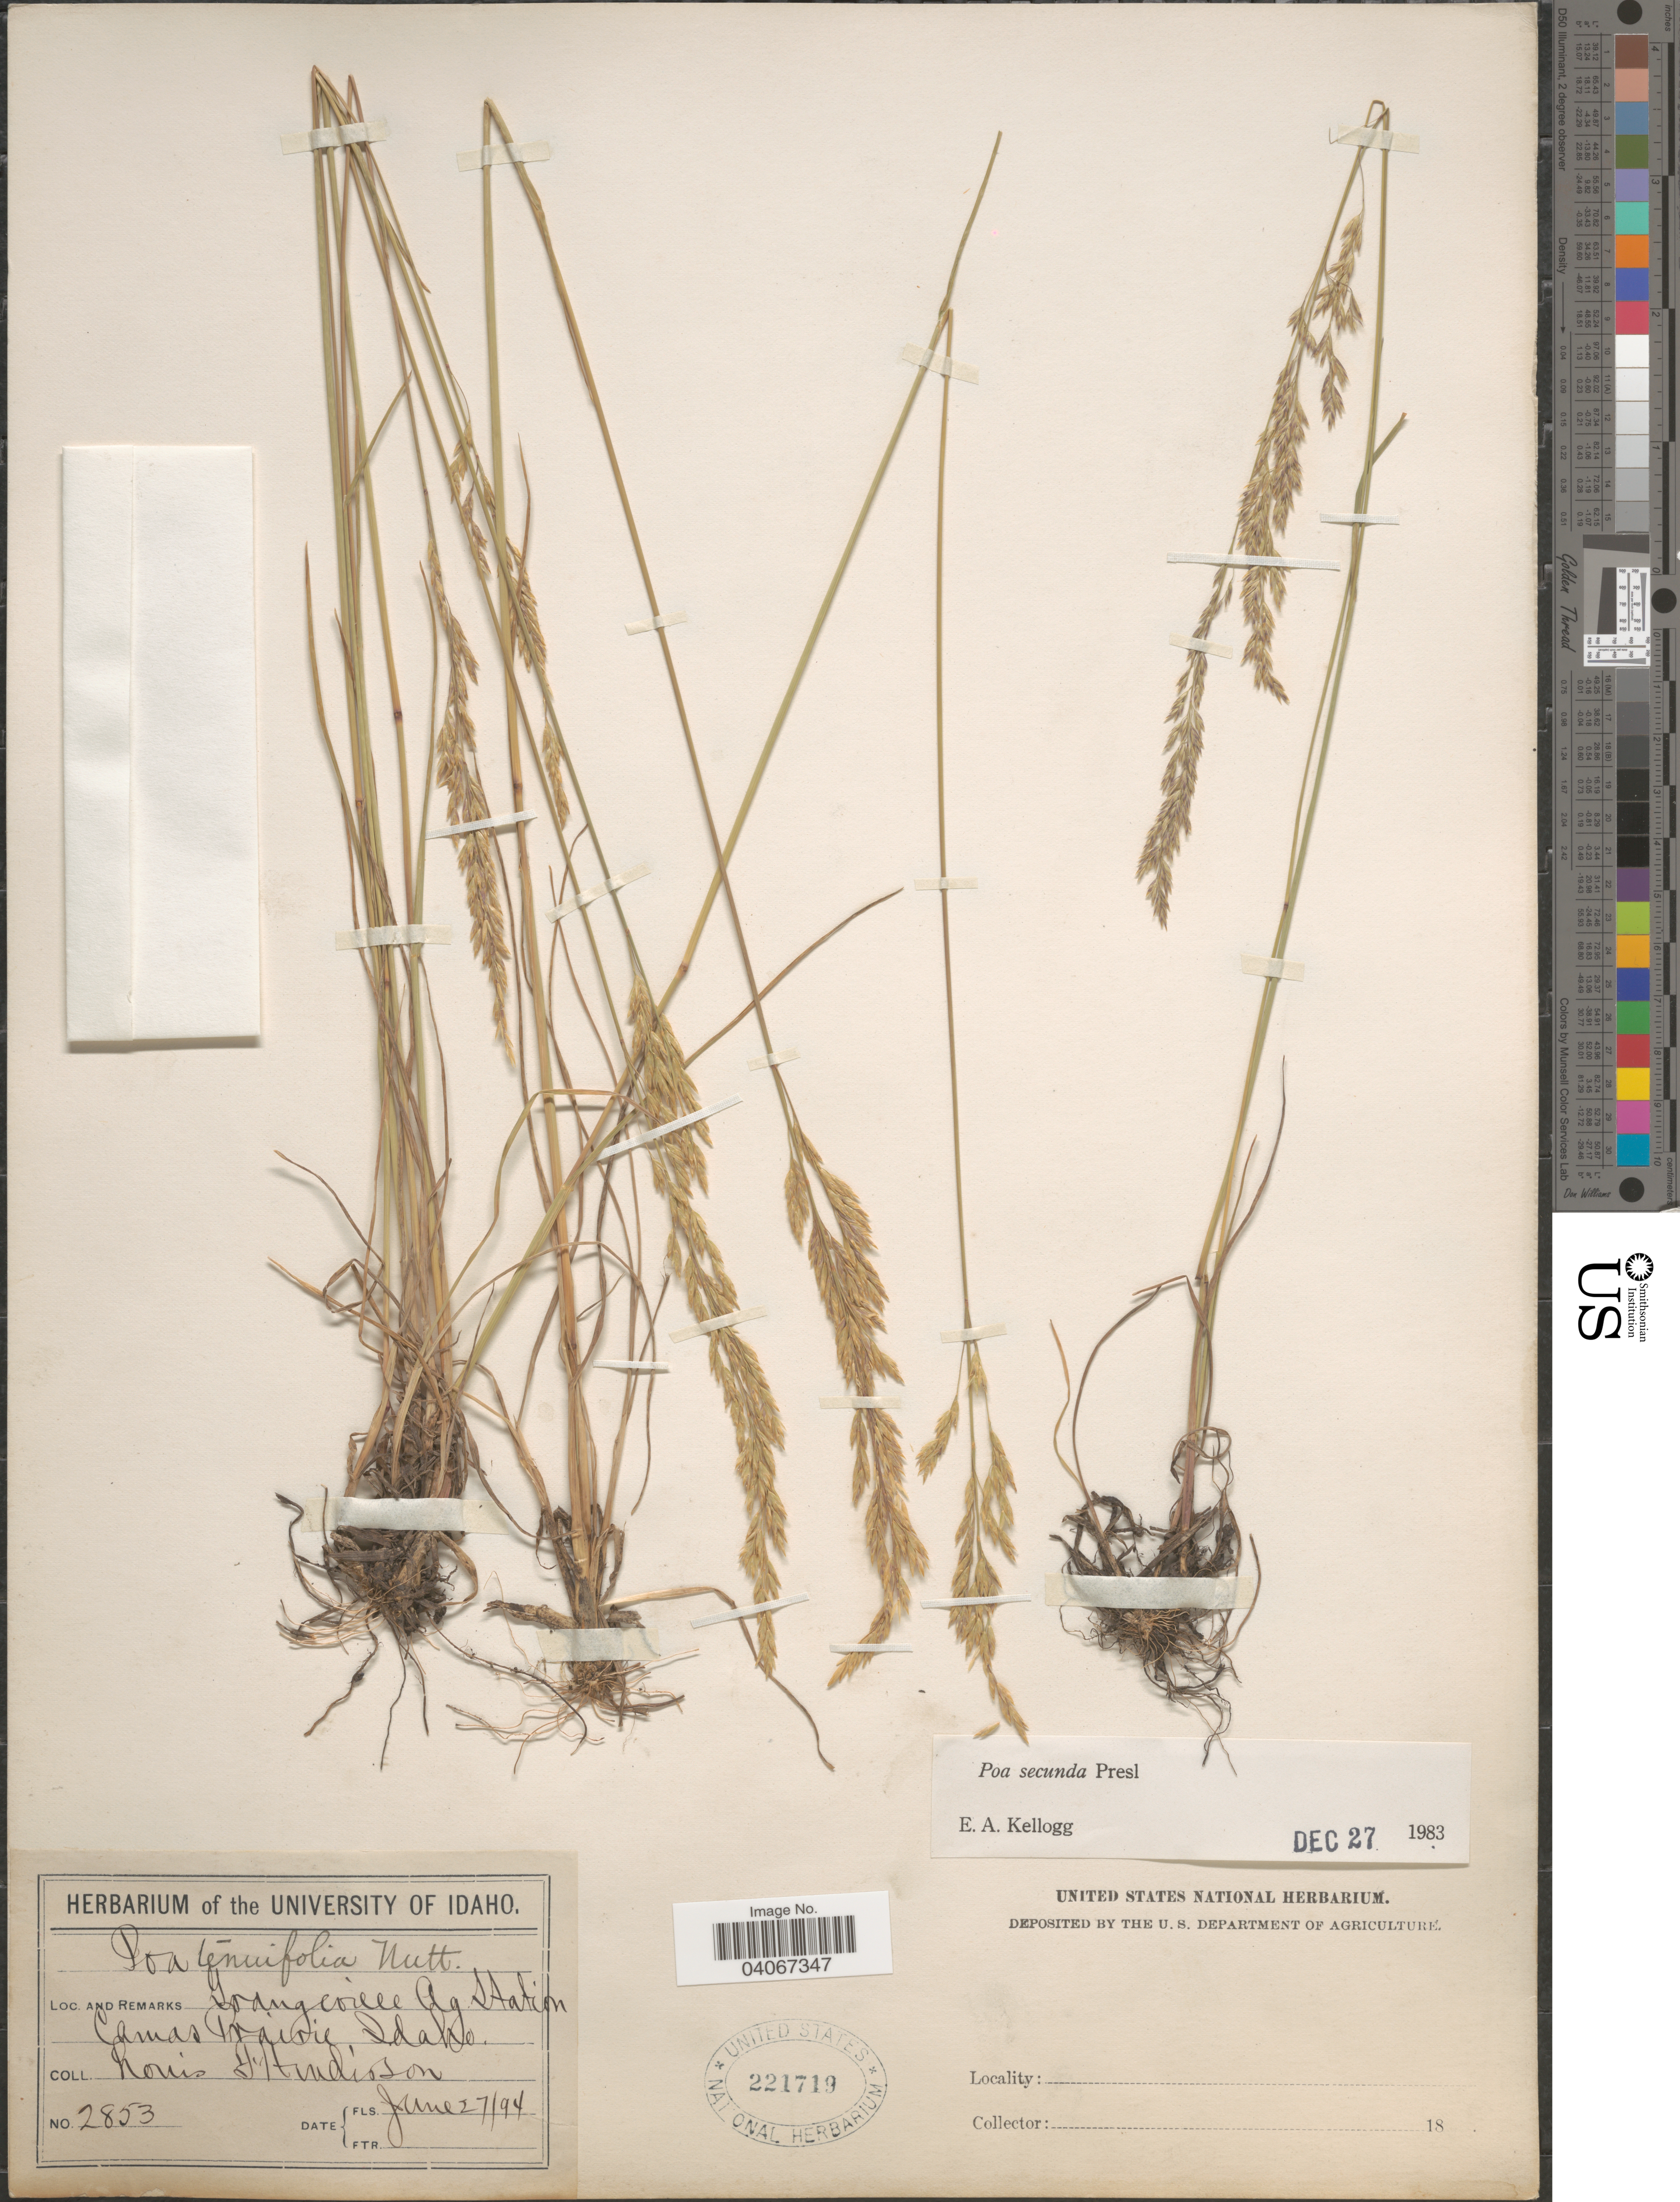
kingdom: Plantae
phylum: Tracheophyta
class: Liliopsida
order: Poales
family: Poaceae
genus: Poa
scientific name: Poa secunda subsp. secunda var. secunda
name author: J. Presl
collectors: L. Henderson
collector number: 2853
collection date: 1894-06-27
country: United States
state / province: Idaho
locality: Grangeville Ag. Station Camas Prairie.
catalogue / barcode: US 221719